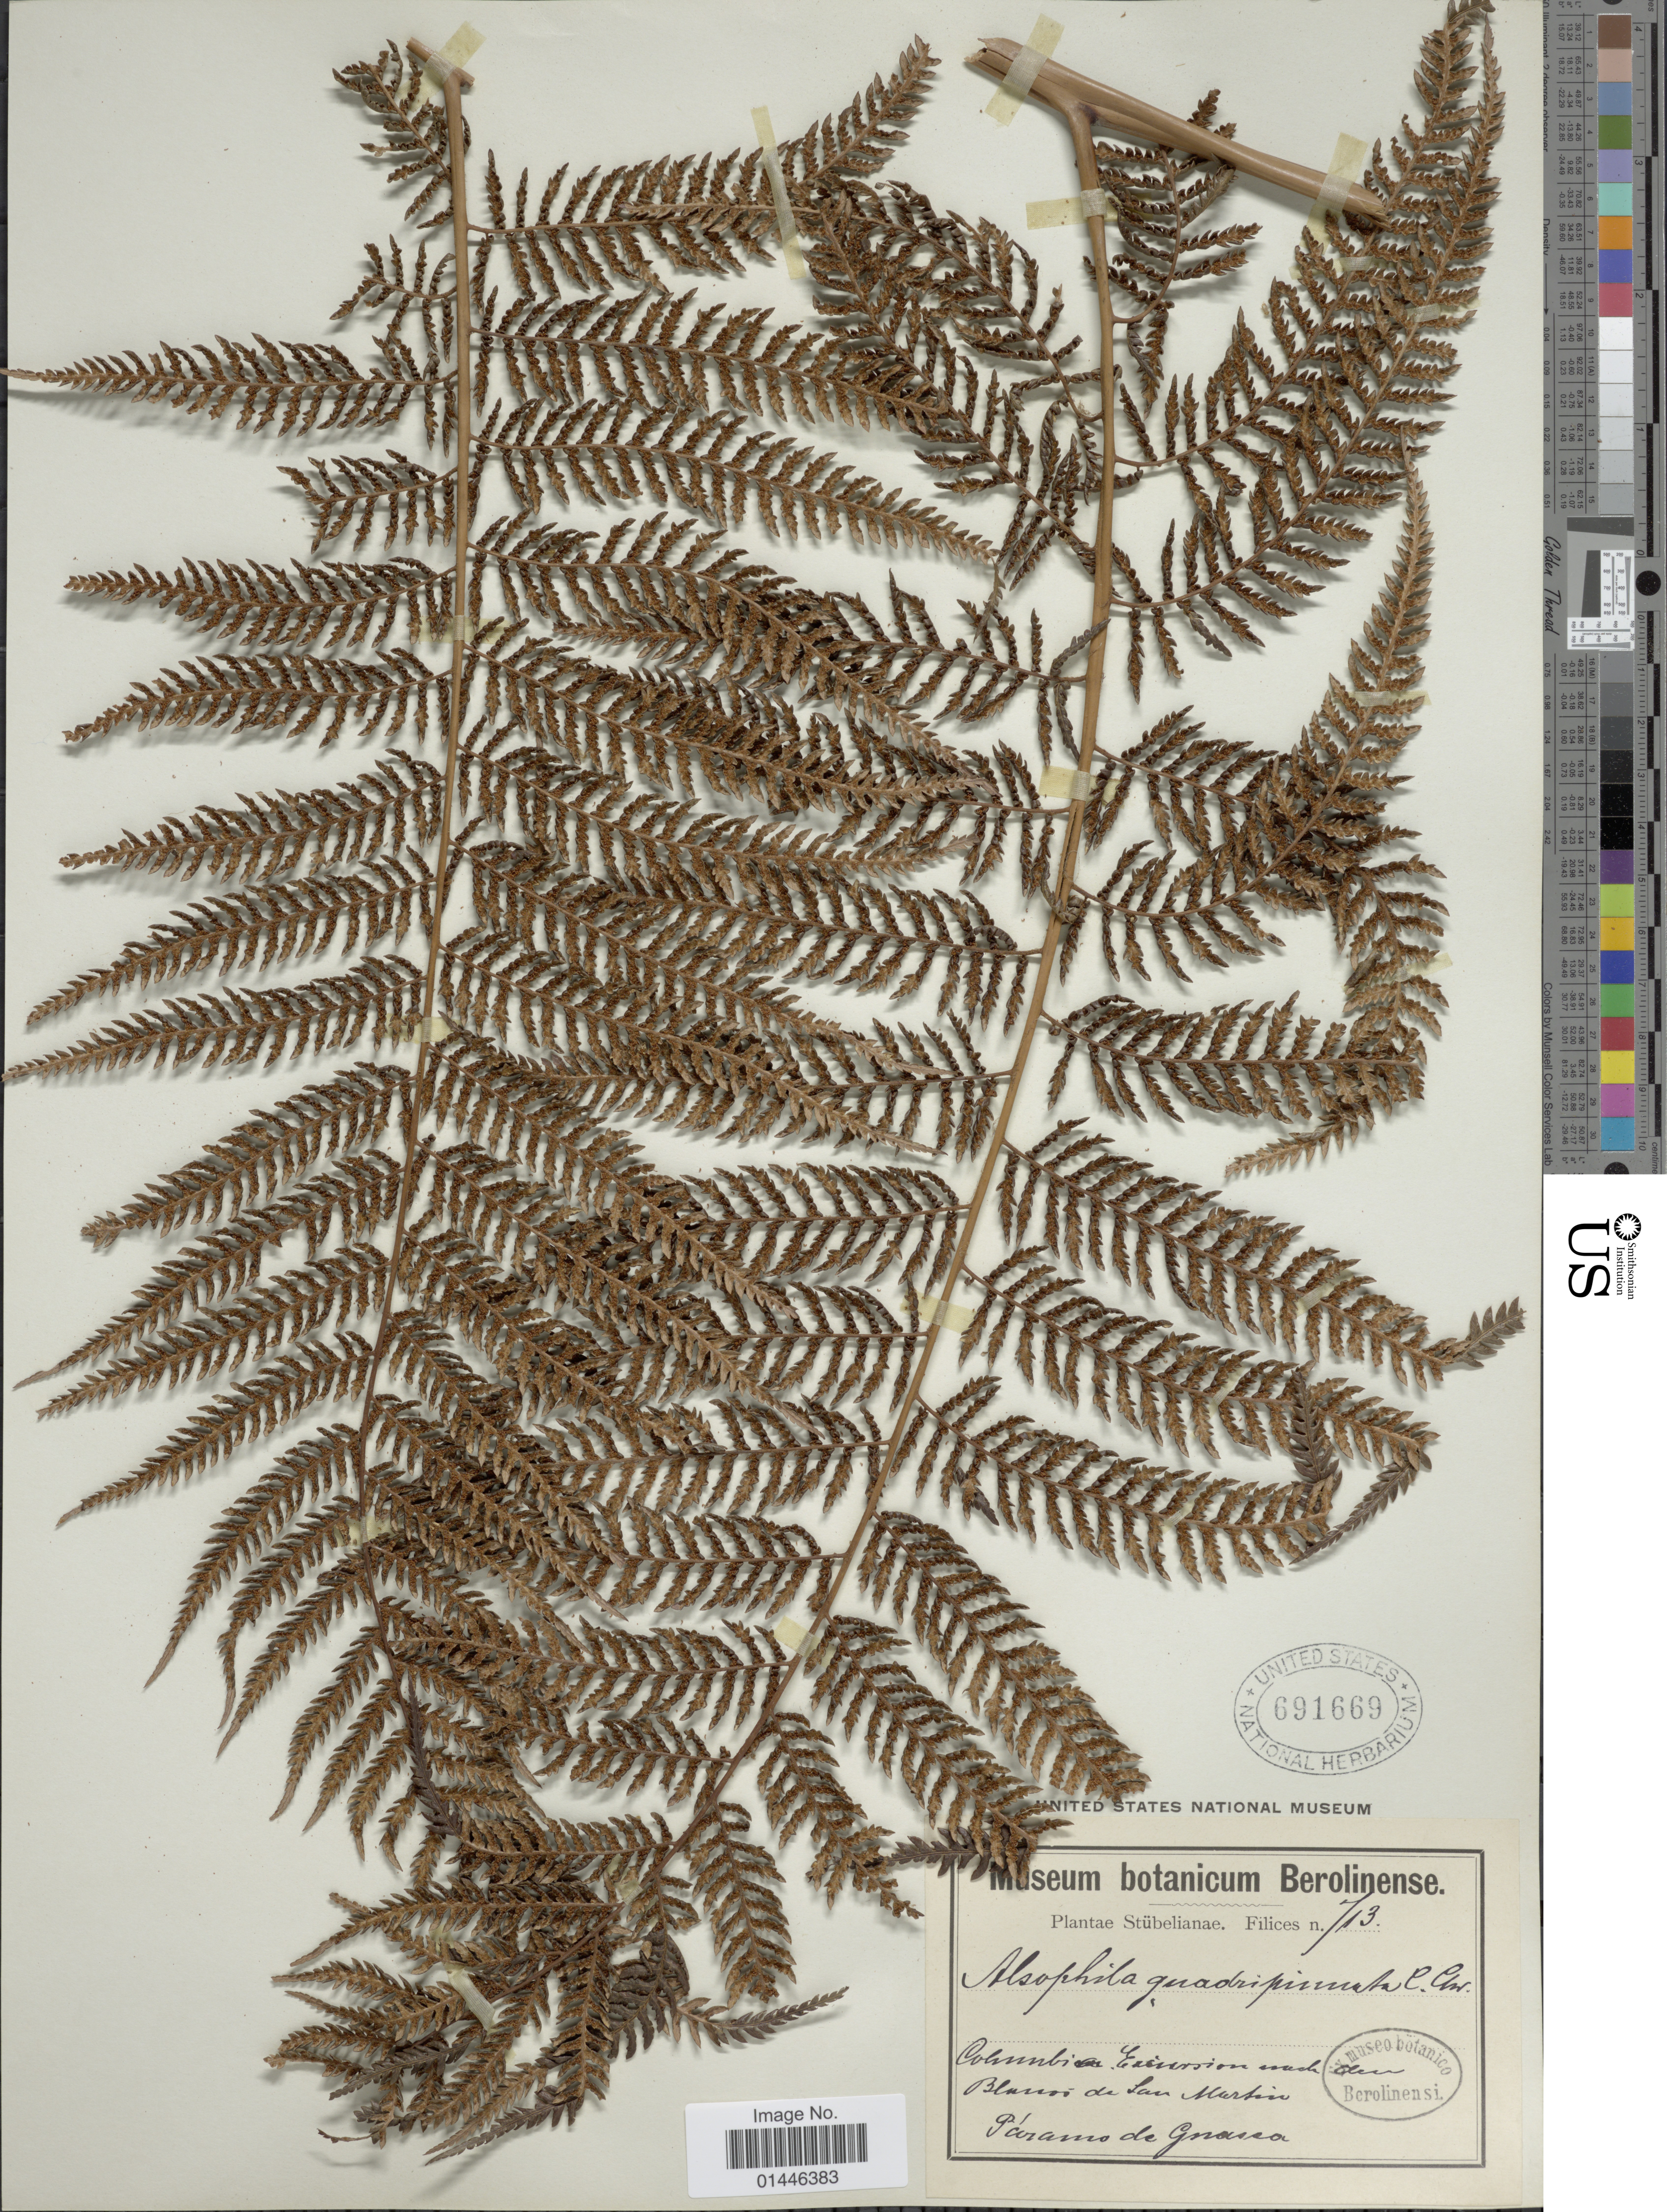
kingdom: Plantae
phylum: Tracheophyta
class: Polypodiopsida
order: Cyatheales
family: Dicksoniaceae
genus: Lophosoria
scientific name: Lophosoria quadripinnata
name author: (J.F. Gmel.) C. Chr.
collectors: ex Museo Botanico Berolinensi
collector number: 713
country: Colombia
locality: Stübelianae. Blanos de San Martin. Páramos de Guasca [interpreted]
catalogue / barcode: US 691669